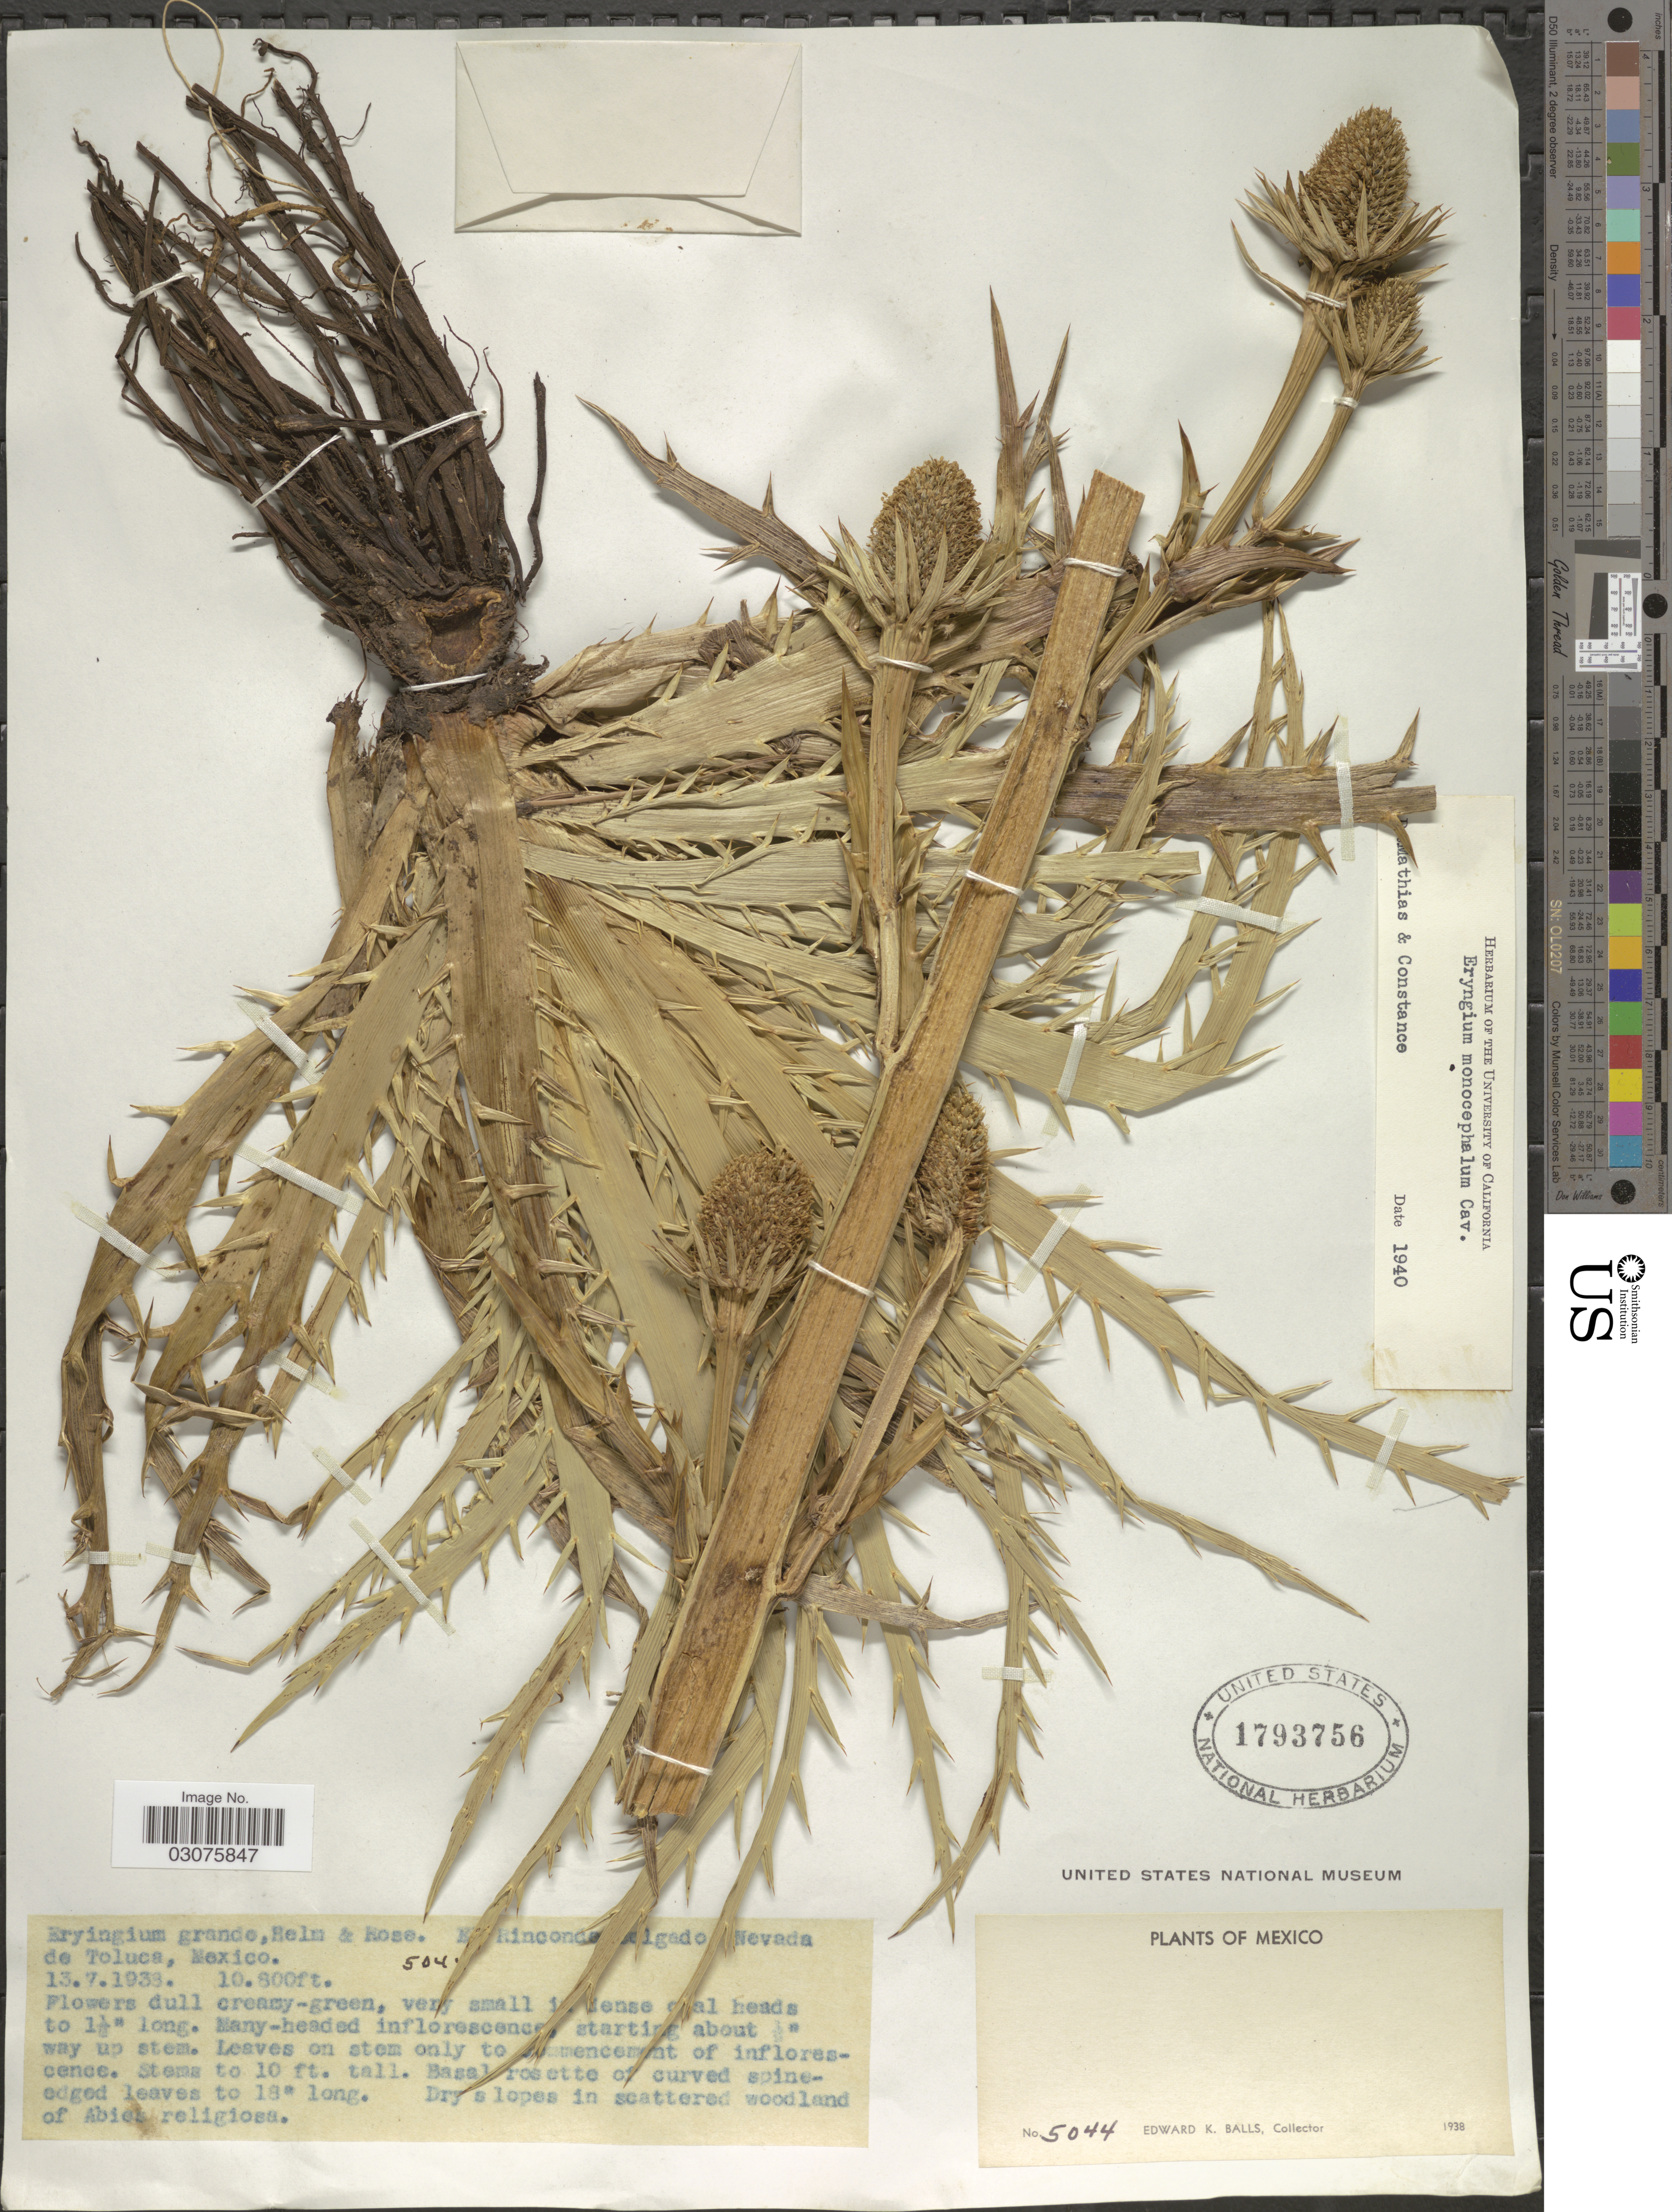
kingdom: Plantae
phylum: Tracheophyta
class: Magnoliopsida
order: Apiales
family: Apiaceae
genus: Eryngium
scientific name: Eryngium monocephalum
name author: Cav.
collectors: E. K. Balls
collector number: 5044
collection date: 1938-05-13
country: Mexico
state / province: México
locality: El Rincon [illegible text]gado Nevada de Toluca.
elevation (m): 3292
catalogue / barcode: US 1793756